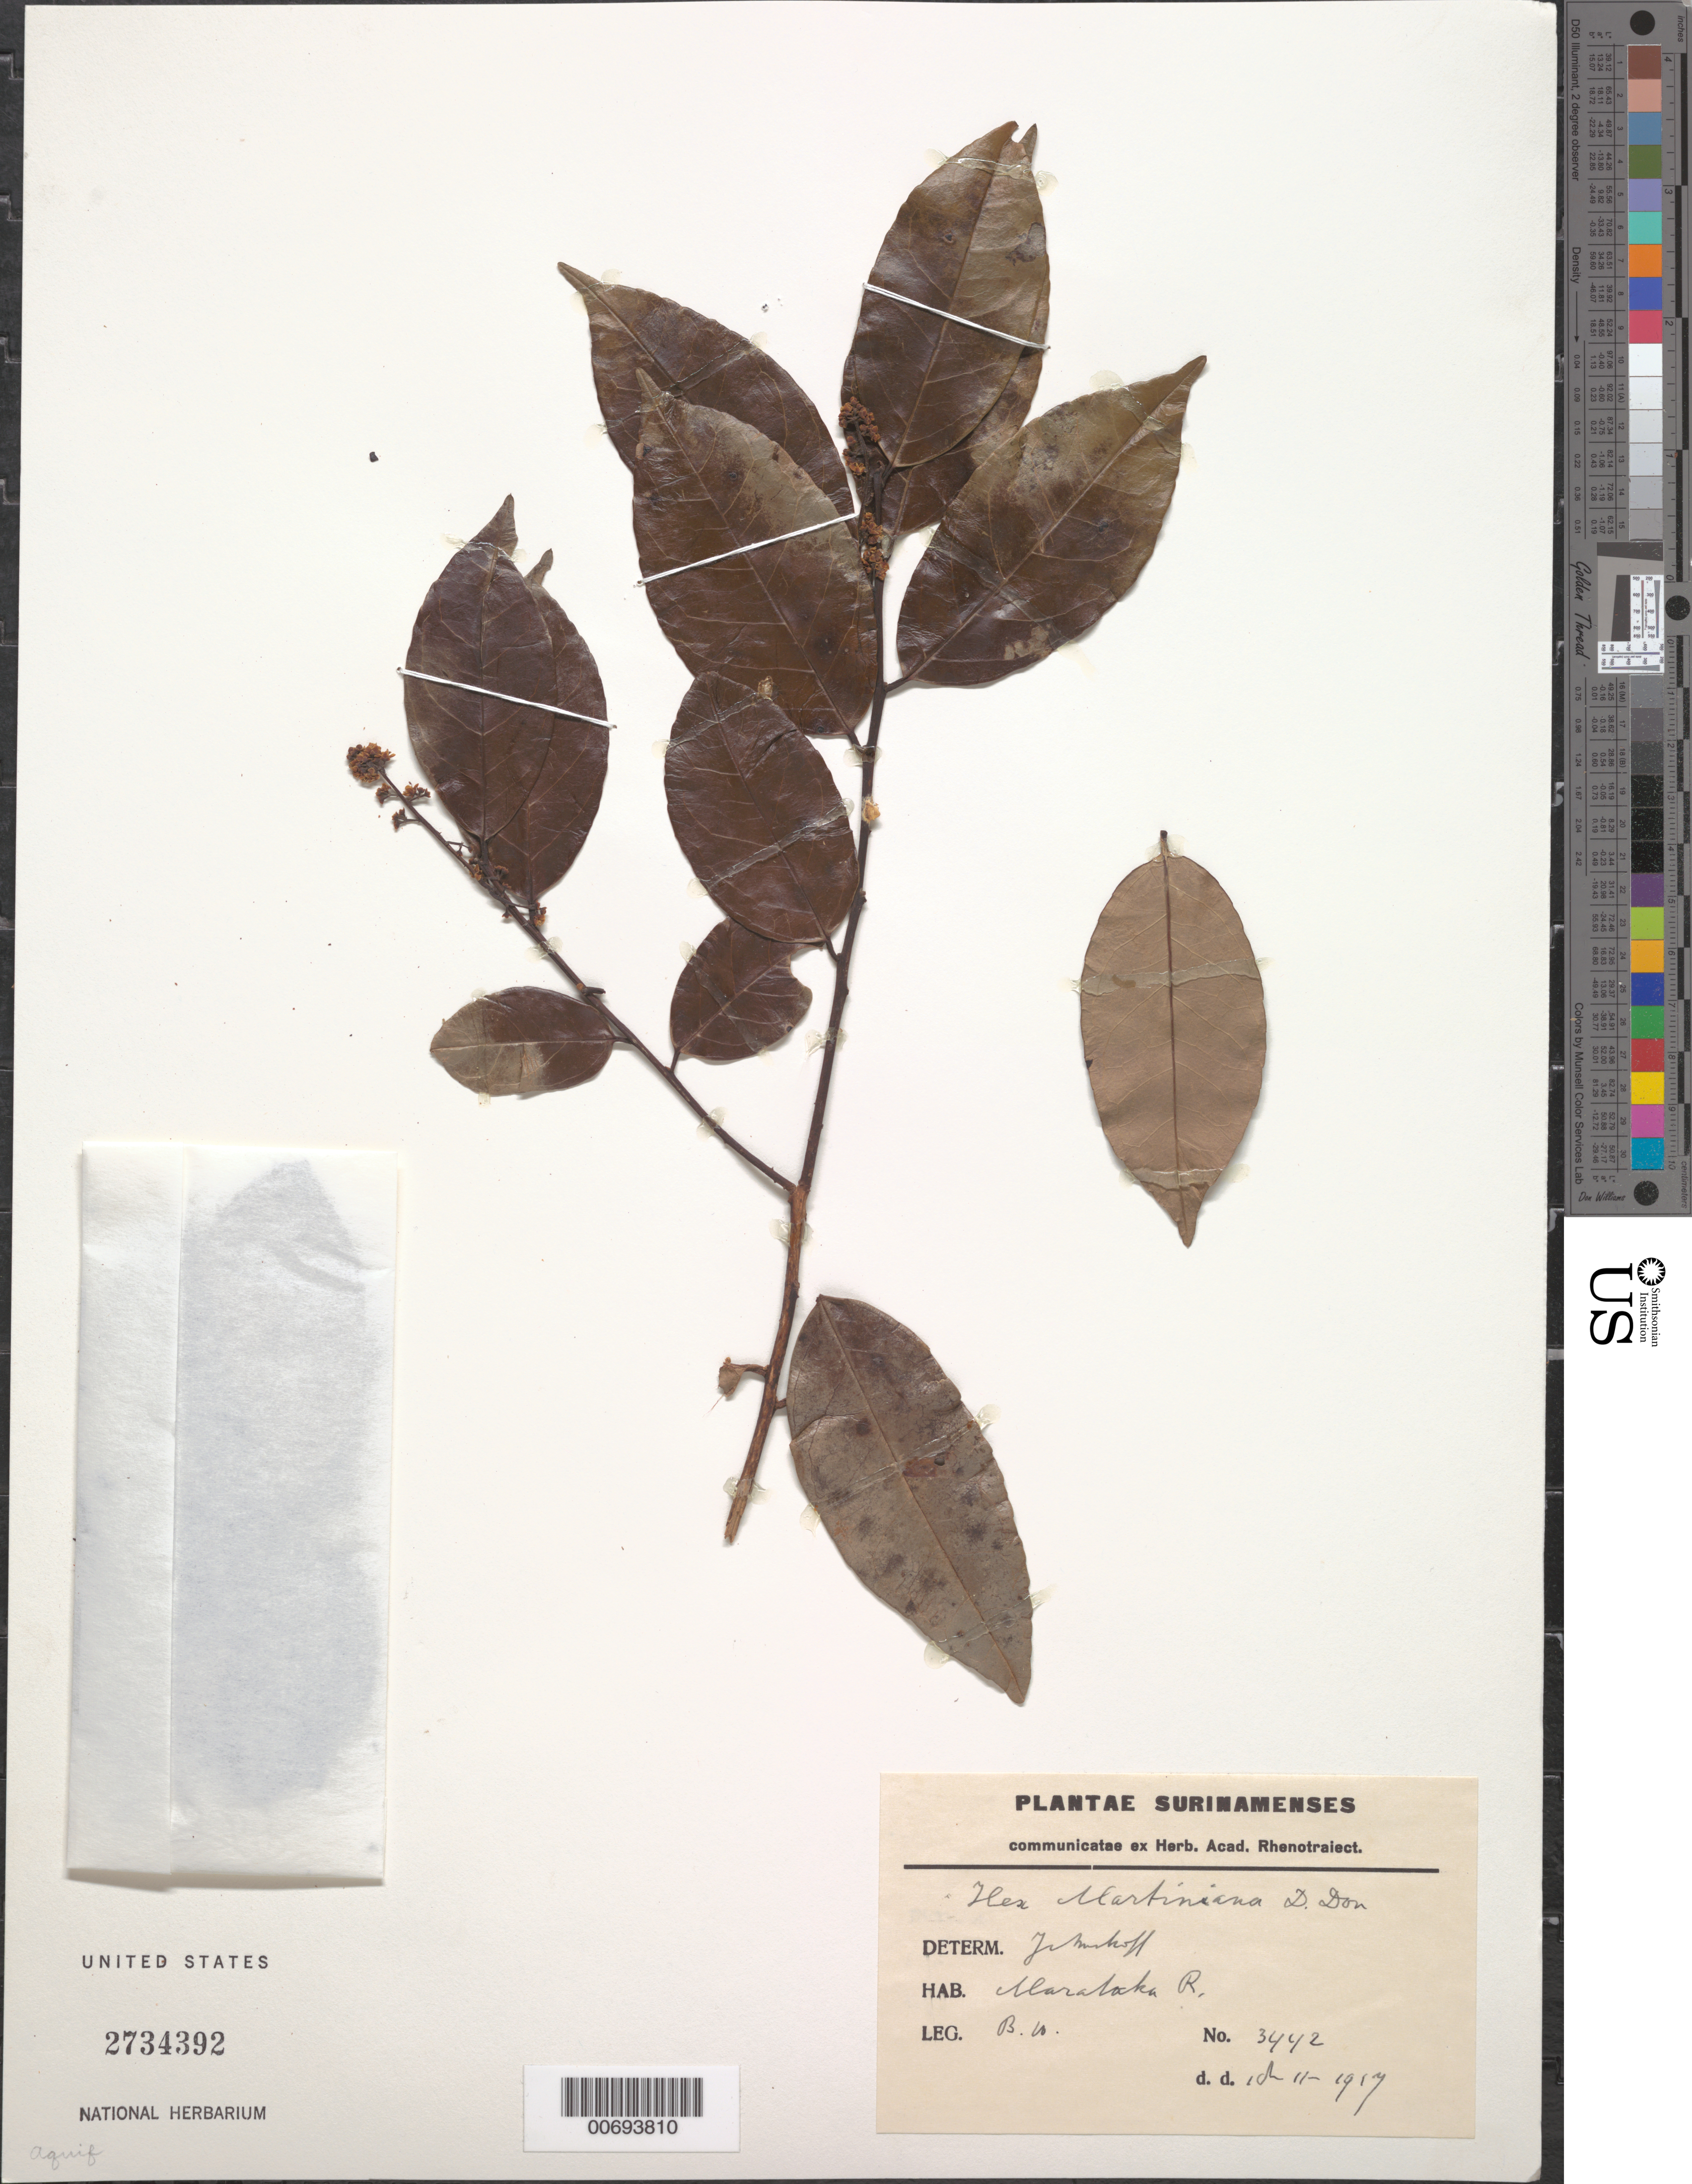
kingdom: Plantae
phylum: Tracheophyta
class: Magnoliopsida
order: Aquifoliales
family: Aquifoliaceae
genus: Ilex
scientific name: Ilex martiniana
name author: D. Don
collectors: J. Markoff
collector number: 3442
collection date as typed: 1-Nov-17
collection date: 1917-11-01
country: Suriname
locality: Maratakka R.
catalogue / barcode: US 2734392